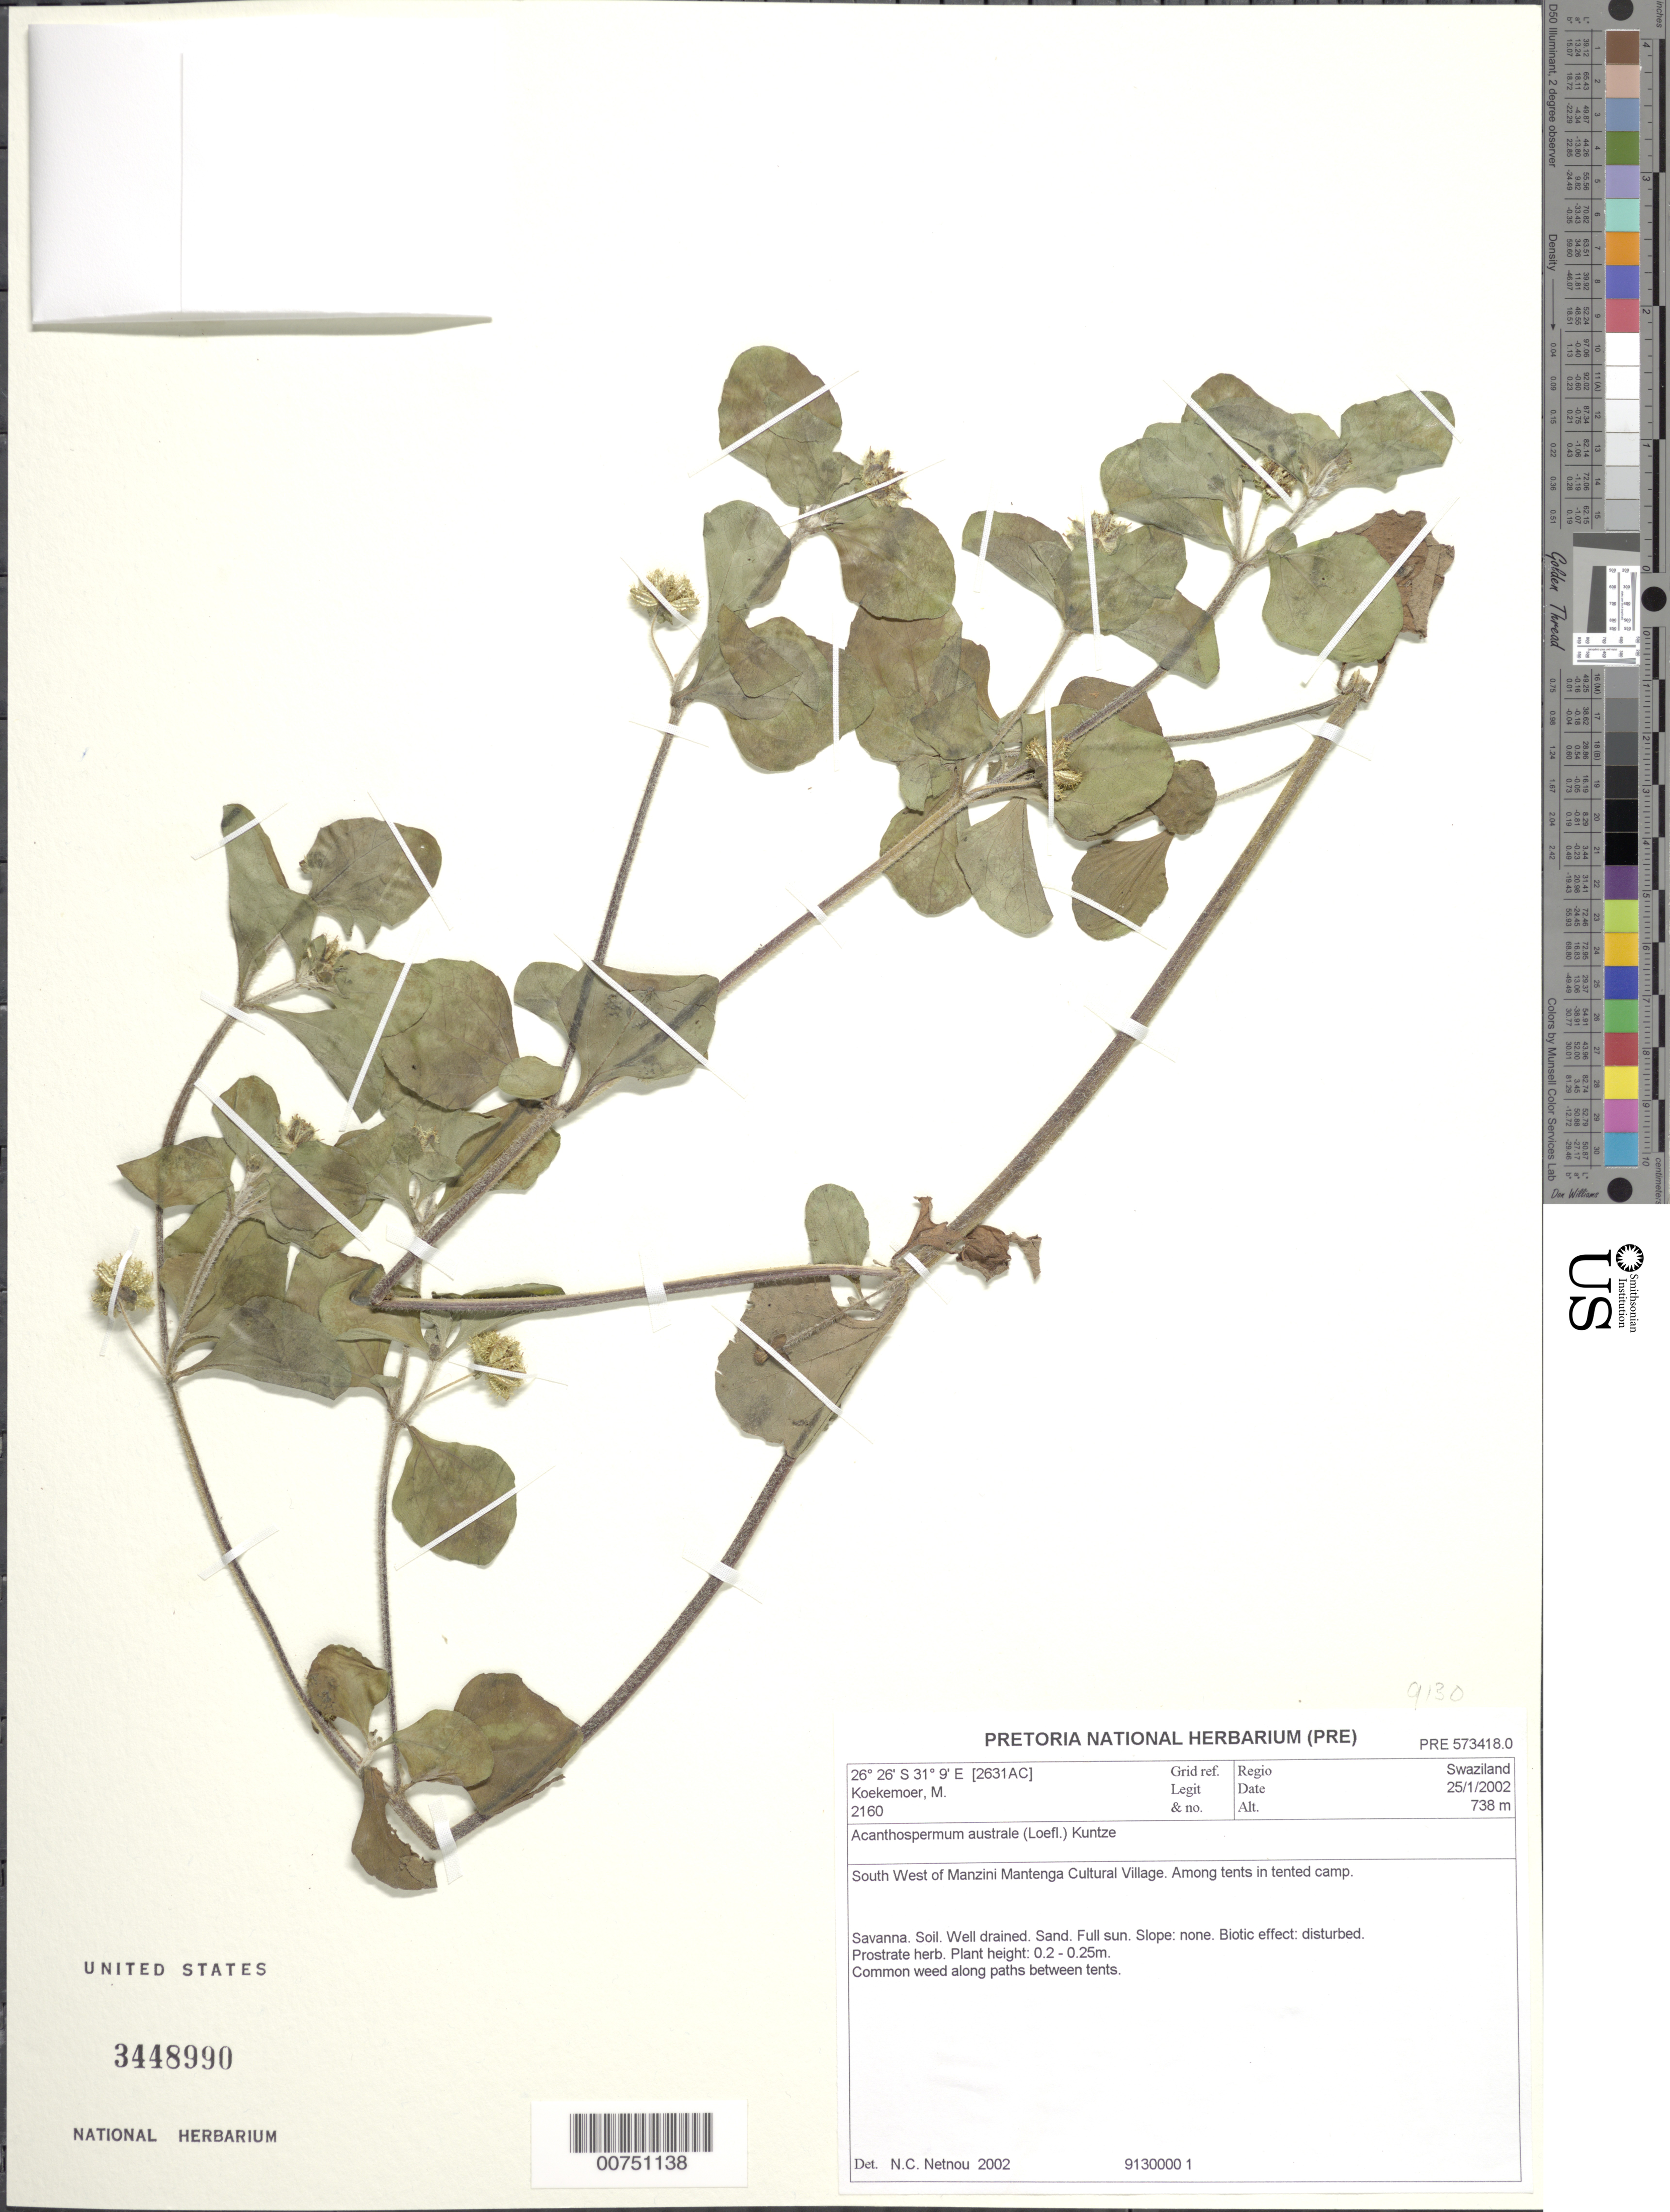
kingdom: Plantae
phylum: Tracheophyta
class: Magnoliopsida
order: Asterales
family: Asteraceae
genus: Acanthospermum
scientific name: Acanthospermum australe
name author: (Loefl.) Kuntze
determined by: Netnou, N. C.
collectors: M. Koekemoer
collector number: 2160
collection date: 2002-01-25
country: Eswatini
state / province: Manzini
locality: SW of Manzini Mantenga Cultural Village, among tents in camp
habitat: Savanna; well-drained soil, sand, full sun, disturbed area; along paths between tents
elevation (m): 738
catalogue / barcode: US 3448990